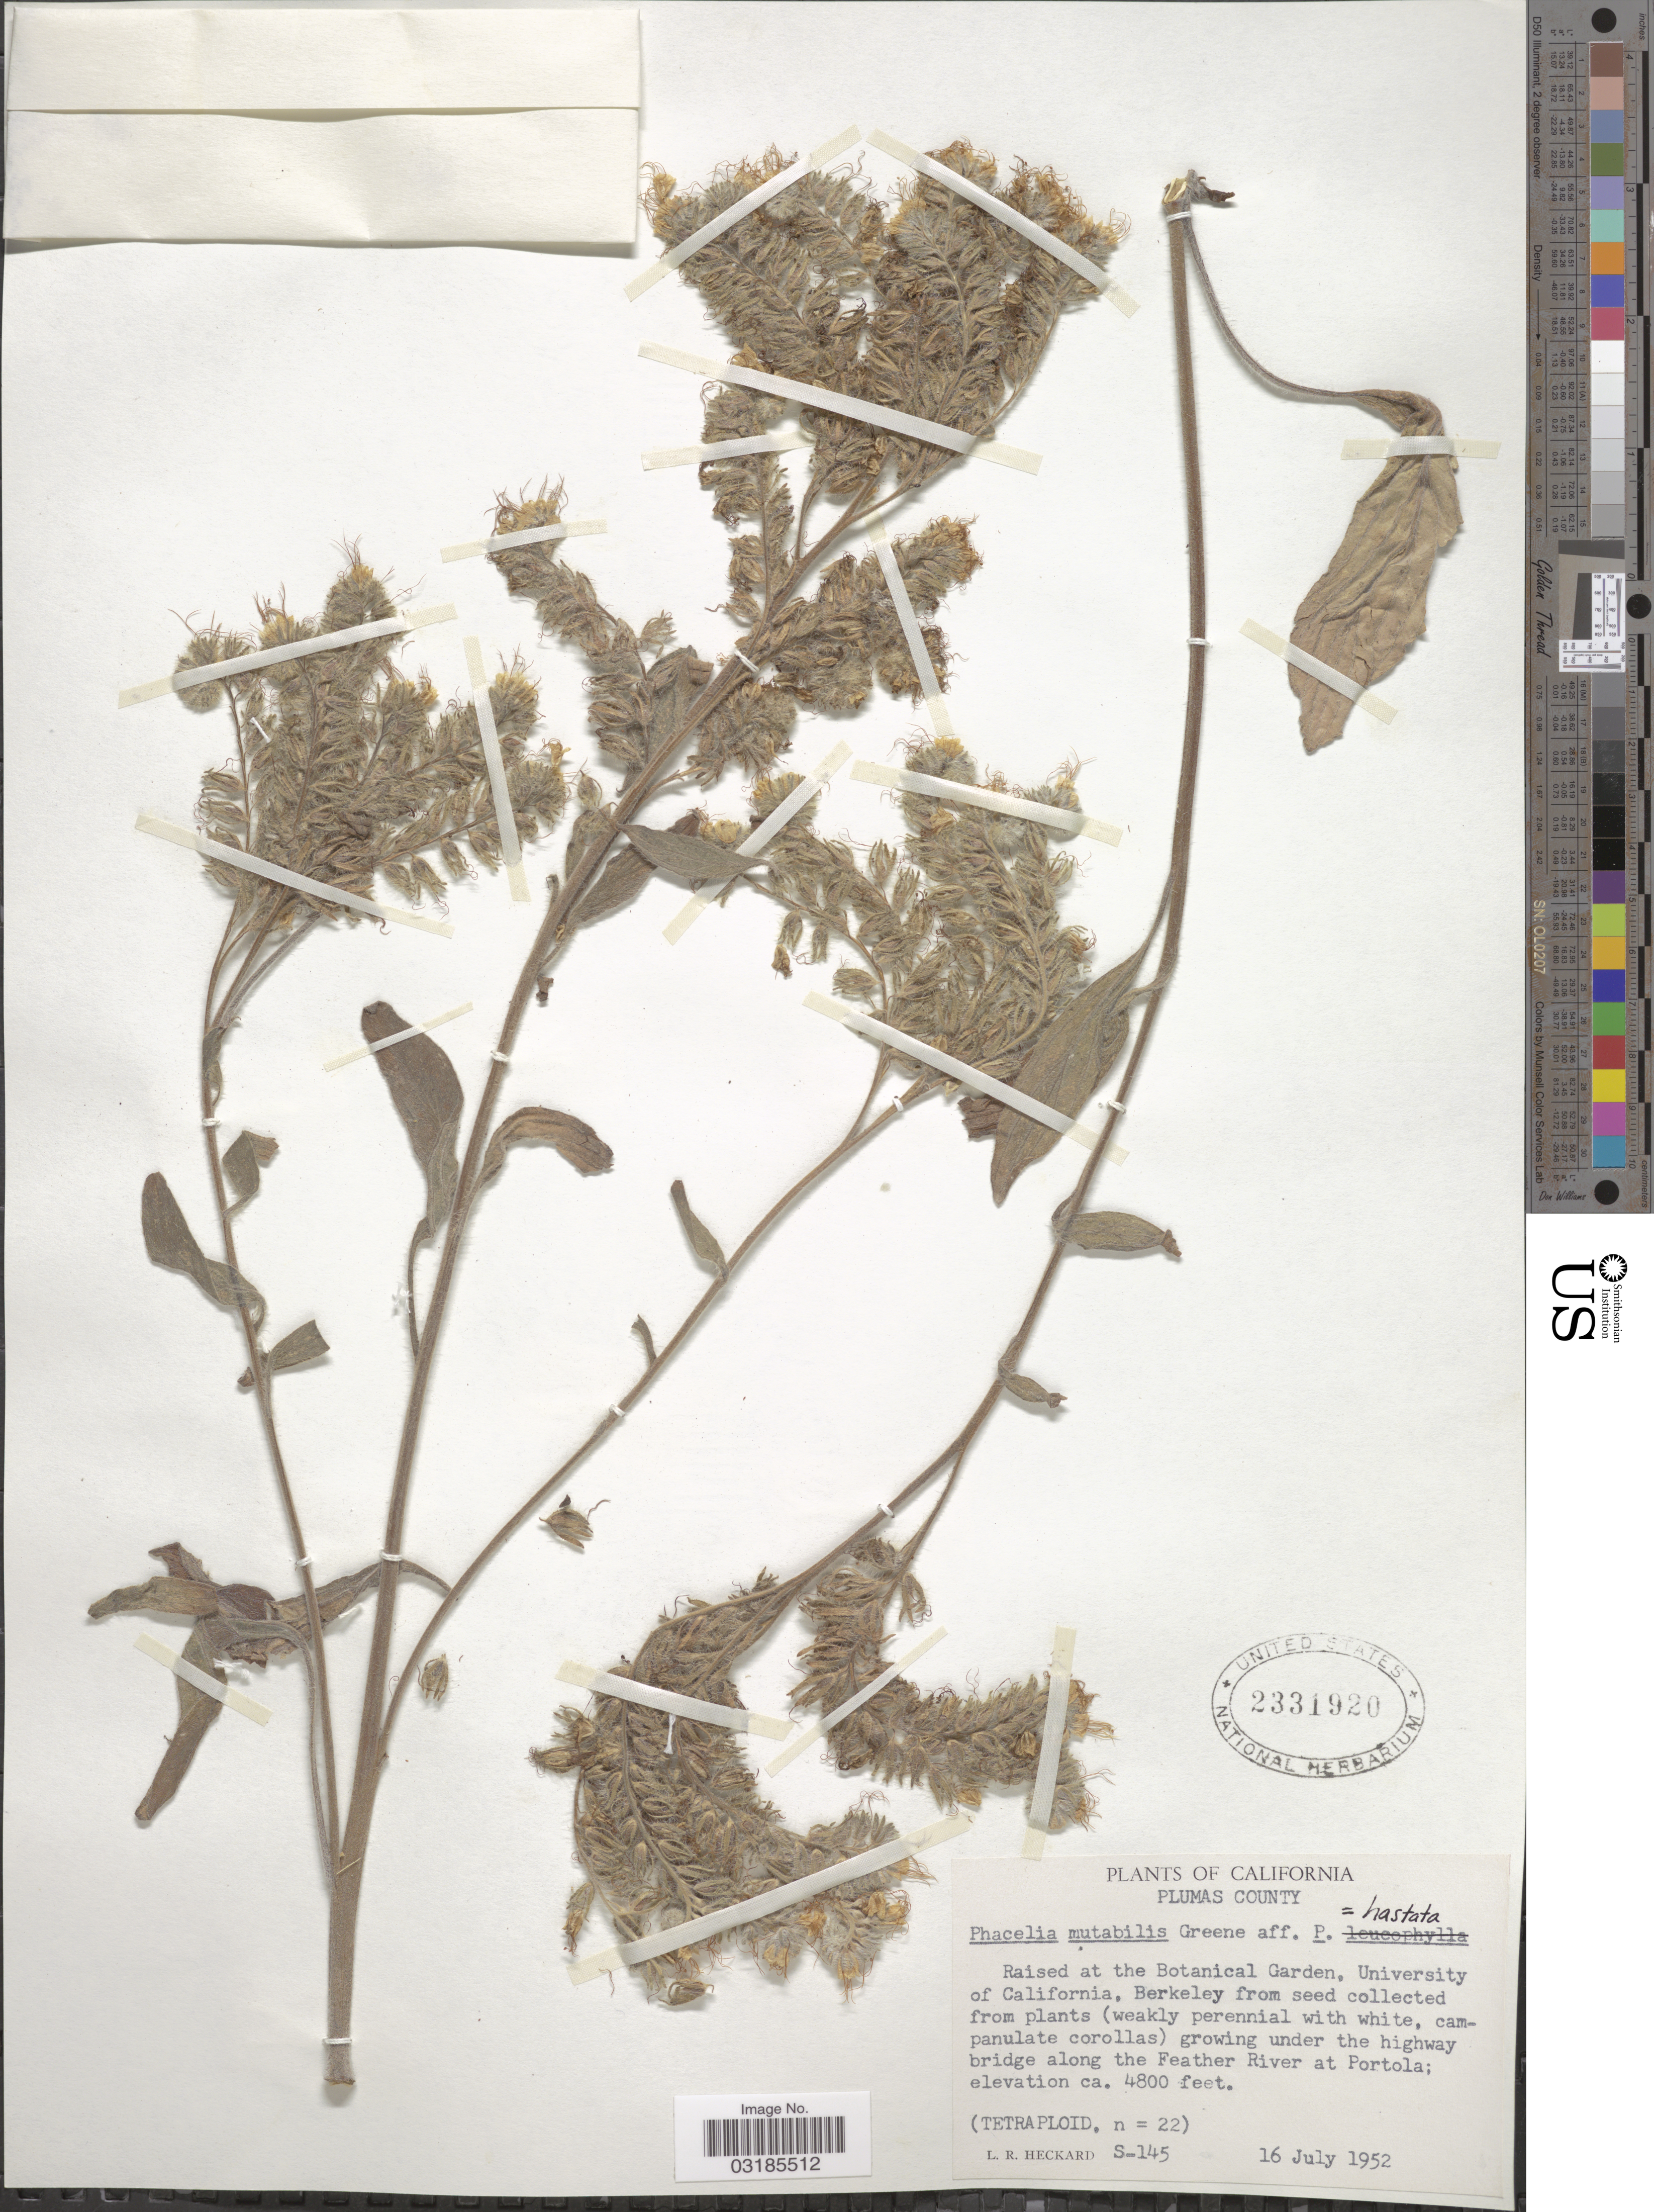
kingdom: Plantae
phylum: Tracheophyta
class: Magnoliopsida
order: Boraginales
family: Hydrophyllaceae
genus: Phacelia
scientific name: Phacelia mutabilis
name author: Greene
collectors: L. R. Heckard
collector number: S-145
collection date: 1952-07-16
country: United States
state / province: California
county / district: Plumas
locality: Plumas County, Raised at the Botanical Garden, University of California [unsure placement].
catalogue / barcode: US 2331920